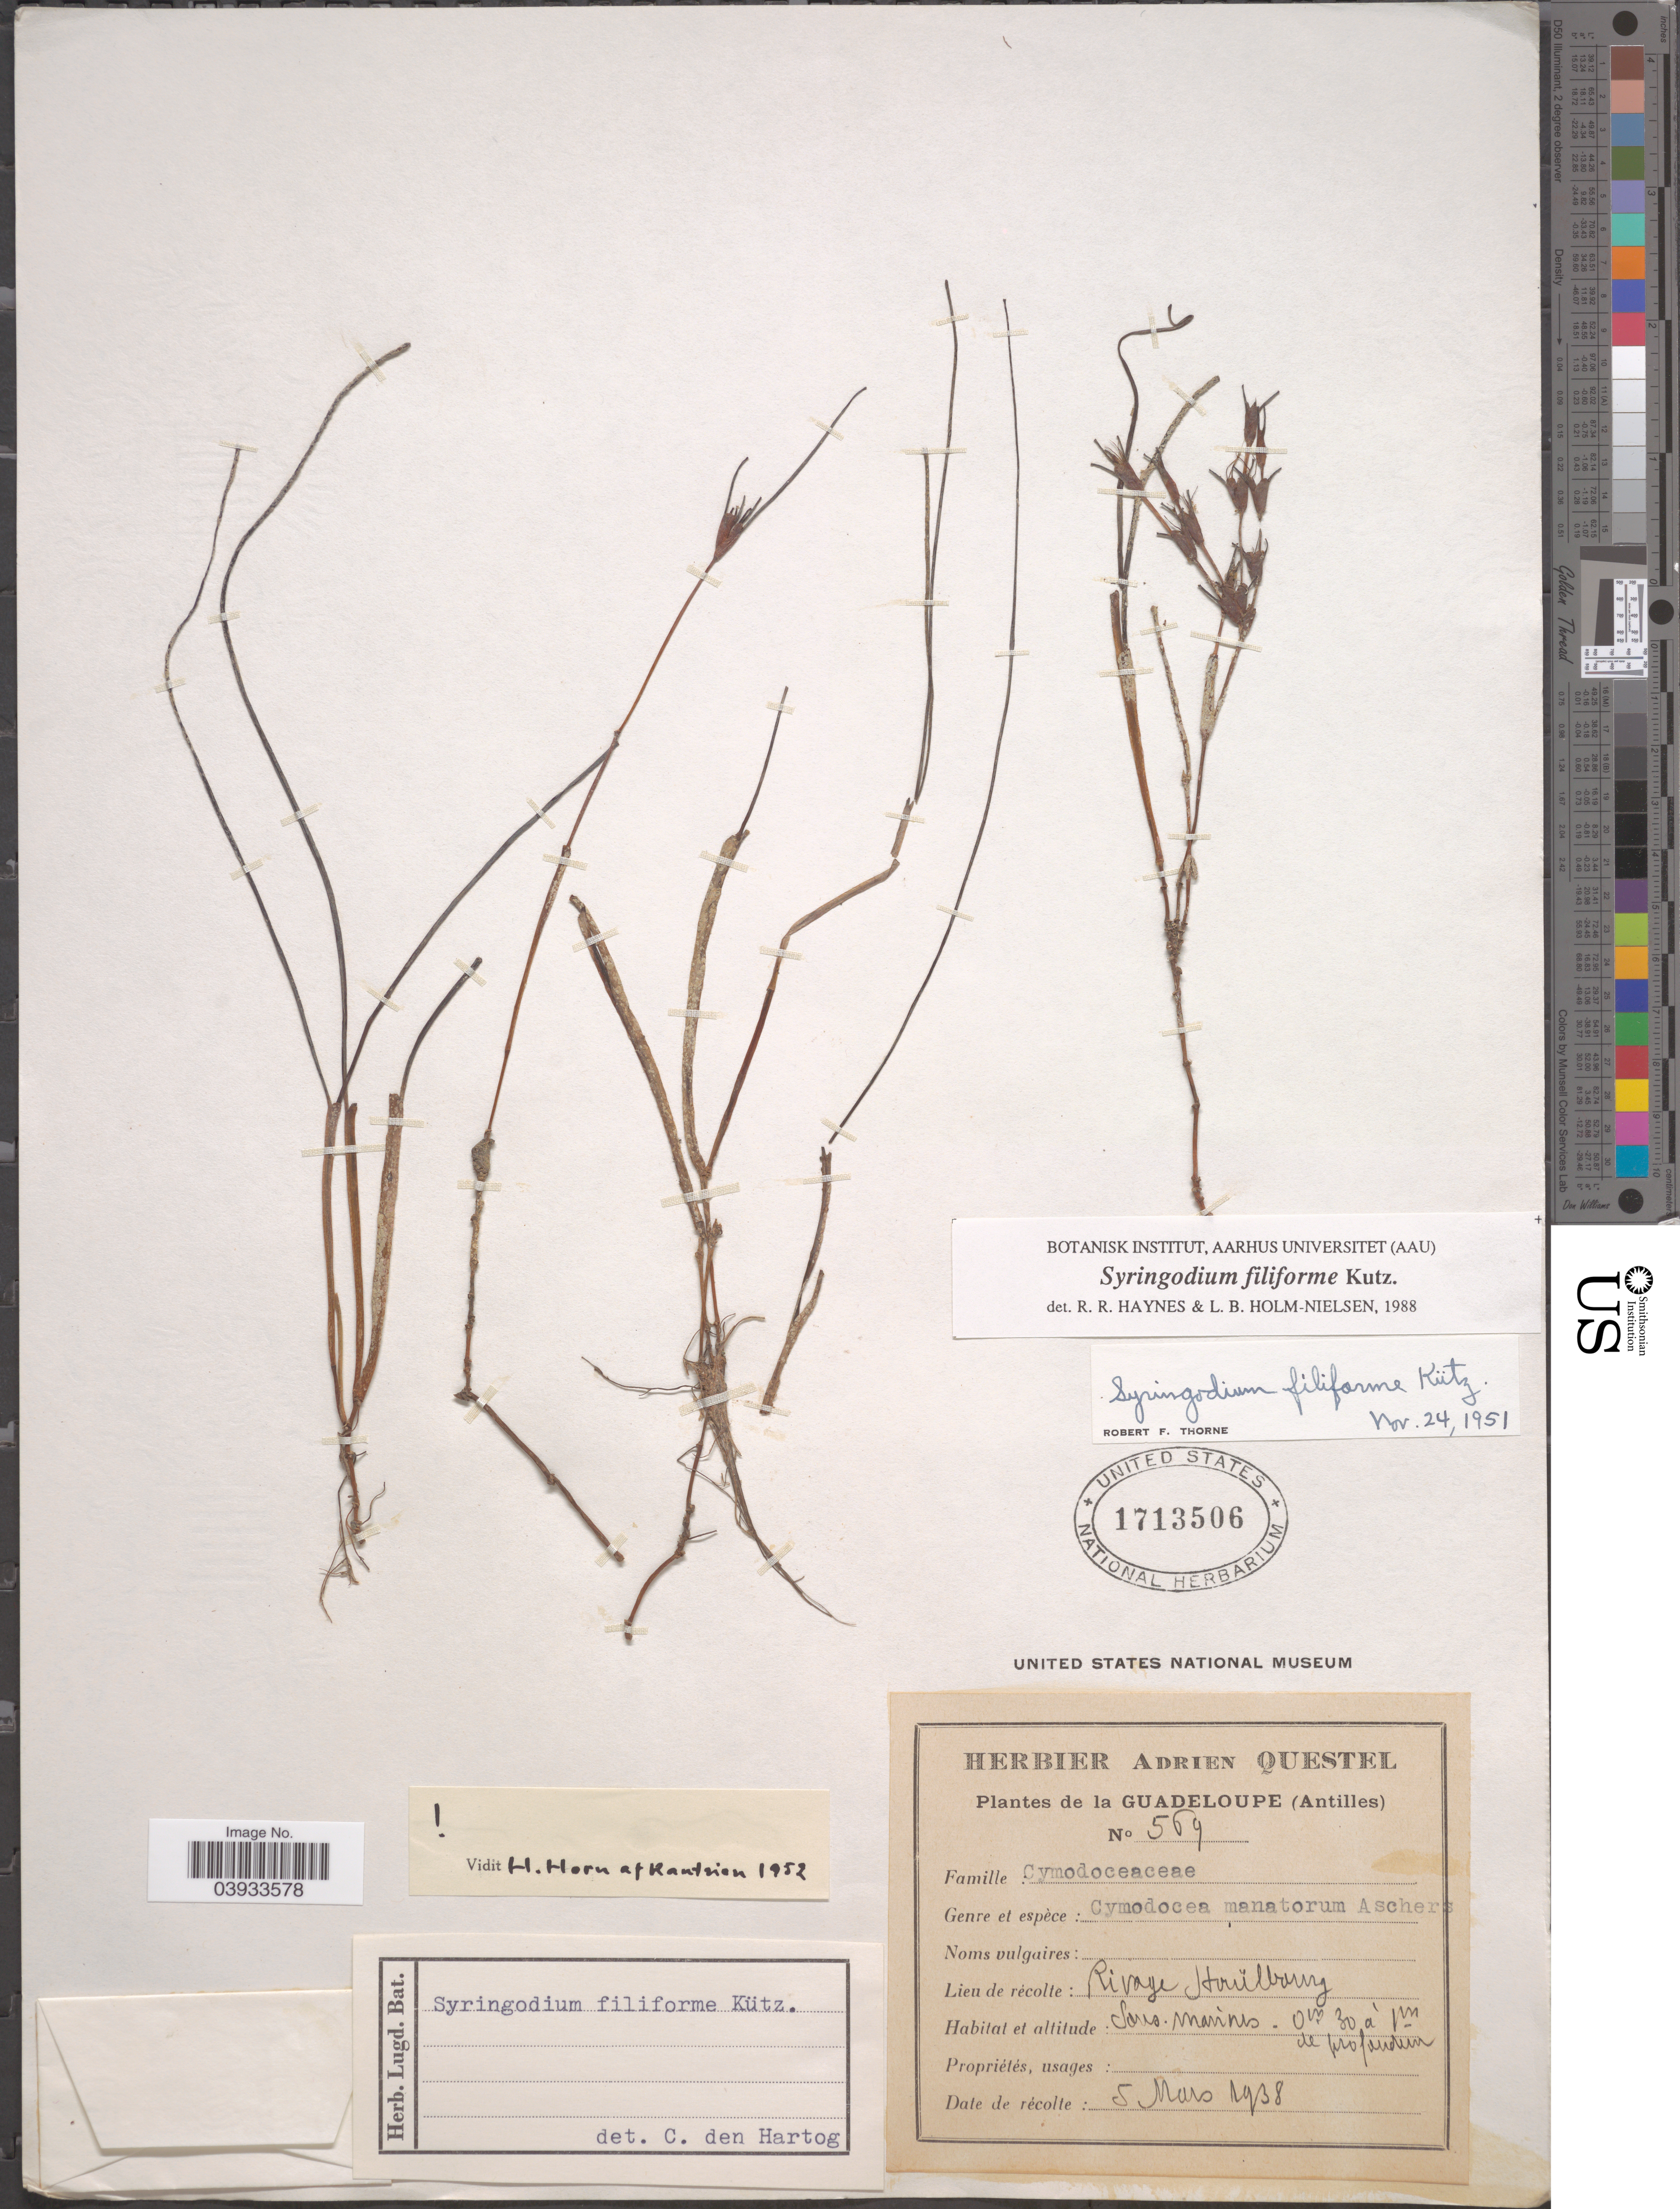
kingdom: Plantae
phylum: Tracheophyta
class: Liliopsida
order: Alismatales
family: Cymodoceaceae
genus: Syringodium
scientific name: Syringodium filiforme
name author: Kütz.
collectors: A. Questel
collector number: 569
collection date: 1938-03-05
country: Guadeloupe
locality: (Antilles). Rivage Houëlbourg.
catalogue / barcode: US 1713506